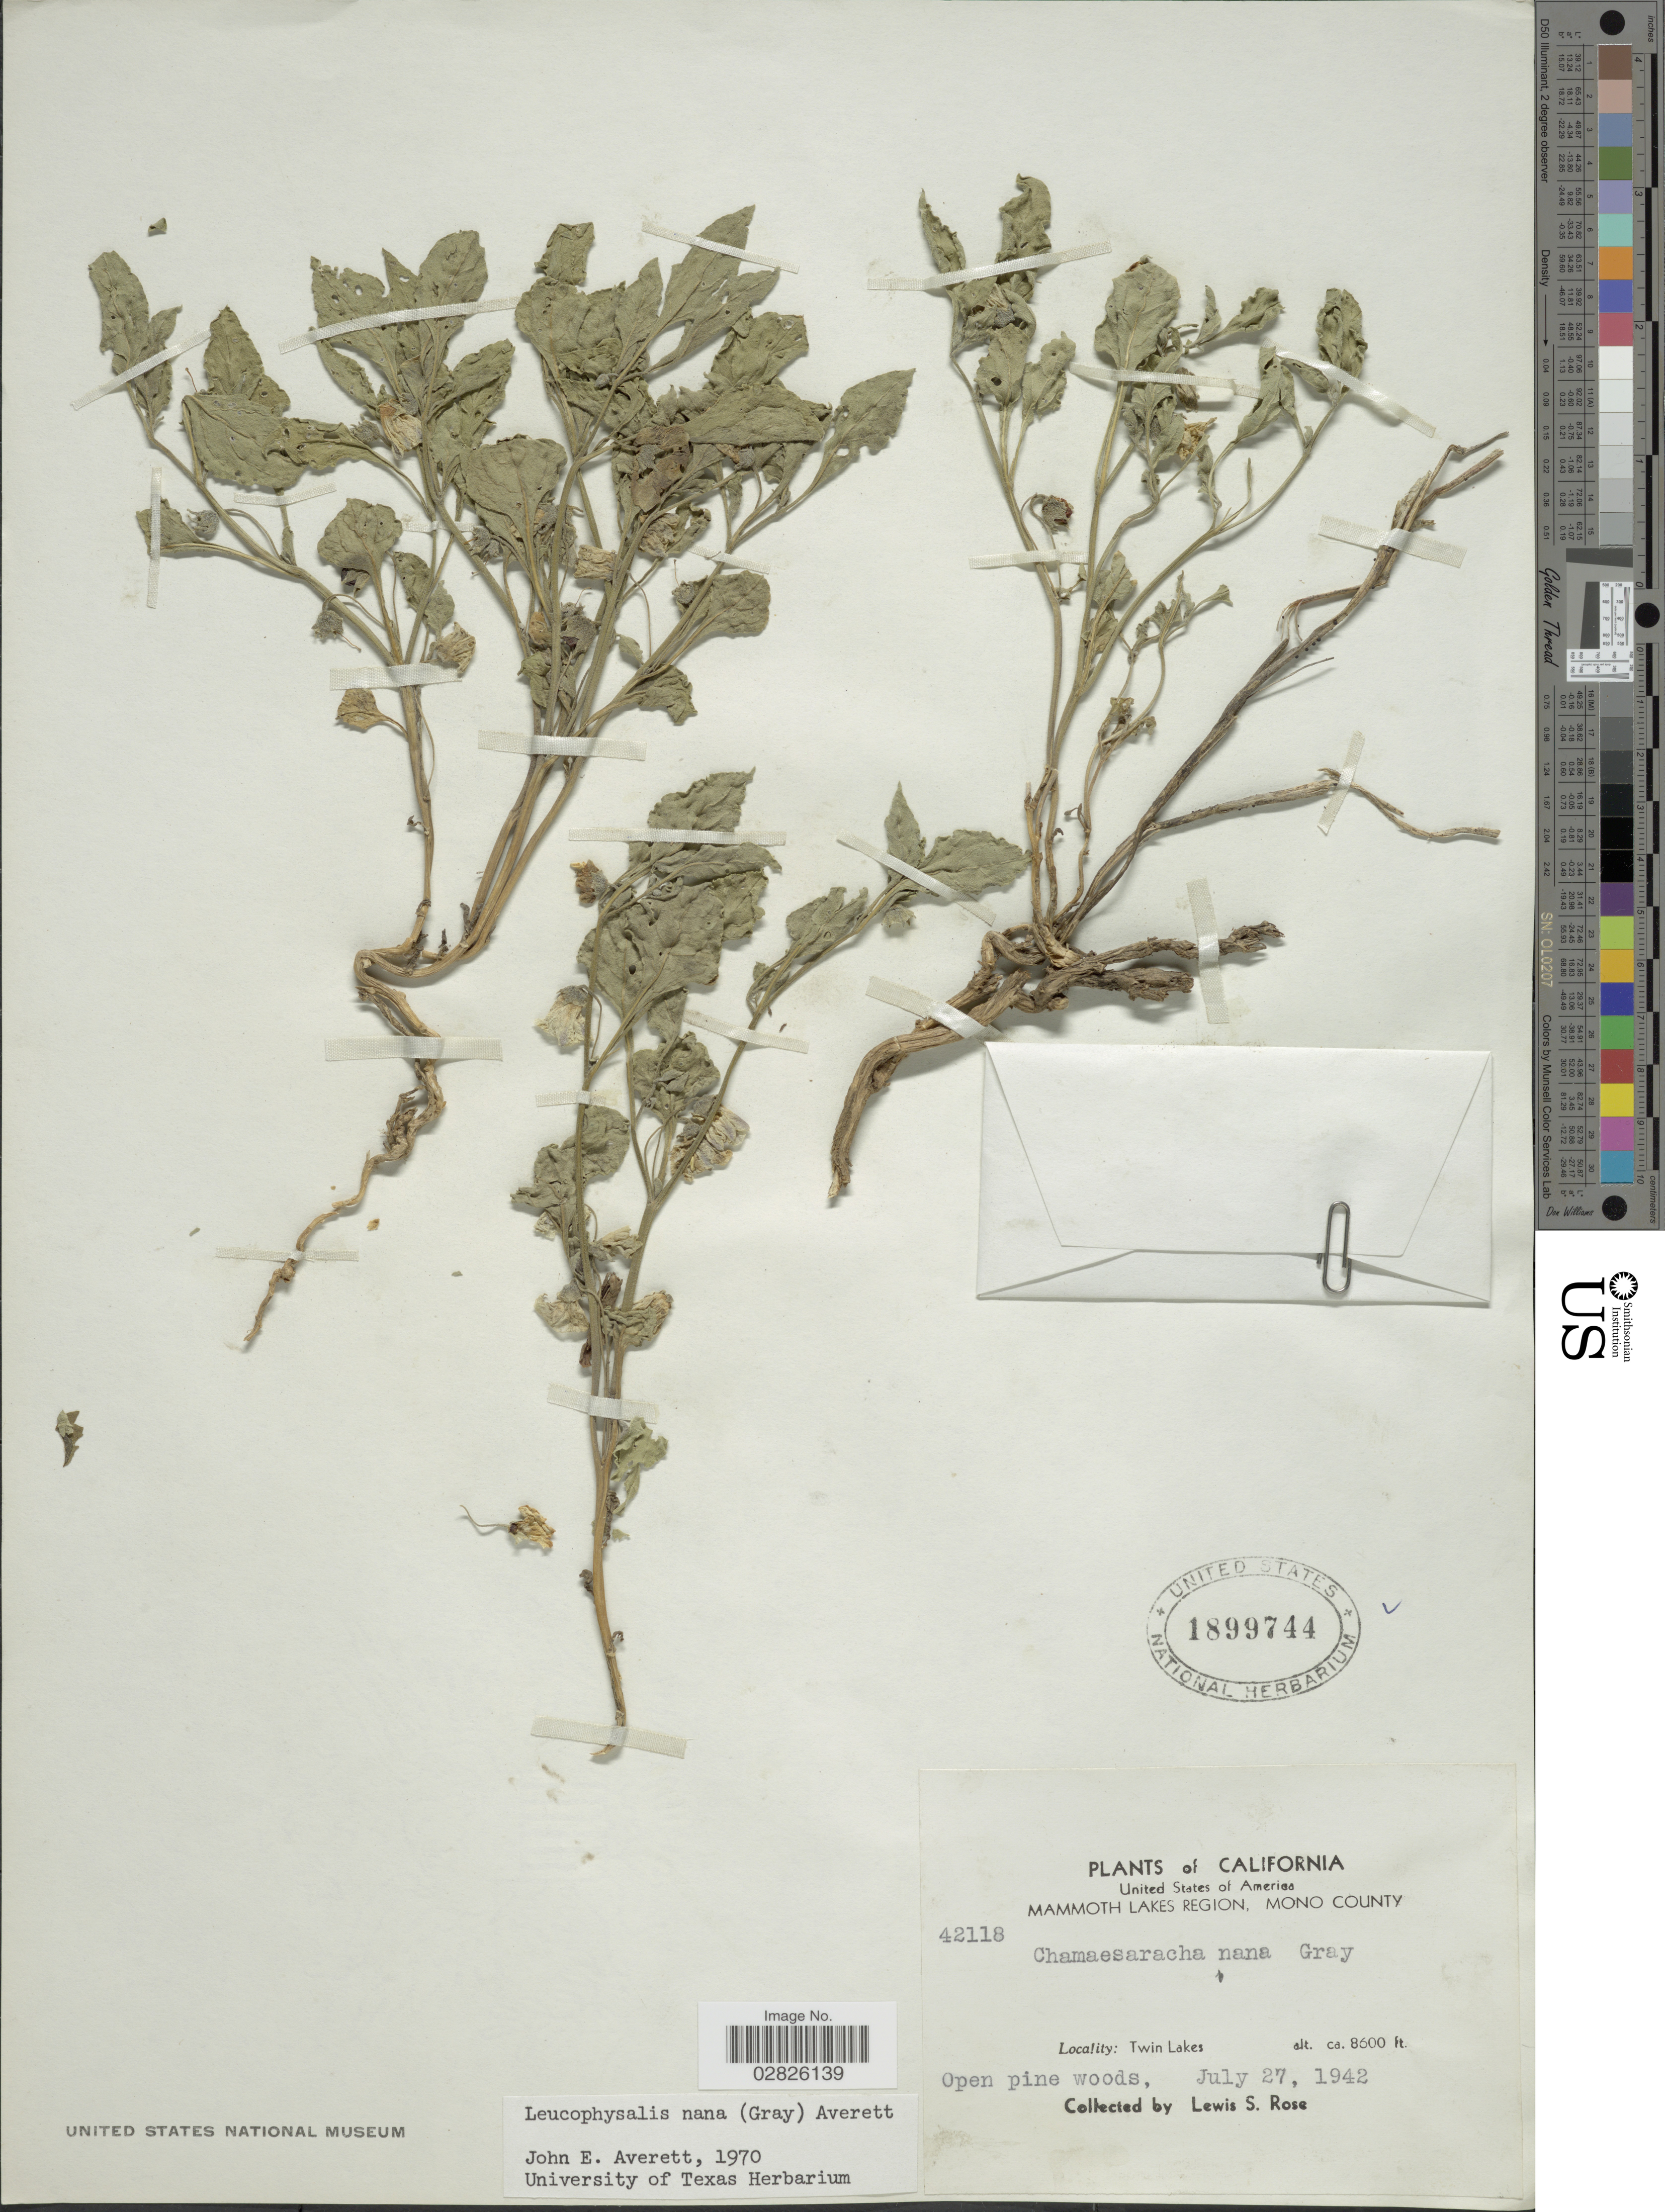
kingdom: Plantae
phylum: Tracheophyta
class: Magnoliopsida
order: Solanales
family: Solanaceae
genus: Leucophysalis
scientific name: Leucophysalis nana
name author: (A. Gray) Averett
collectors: L. S. Rose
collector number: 42118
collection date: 1942-07-27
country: United States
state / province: California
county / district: Mono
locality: Uniteds States of America. Mammoth Lakes Region. Mono County. Twin Lakes.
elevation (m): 2621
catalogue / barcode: US 1899744